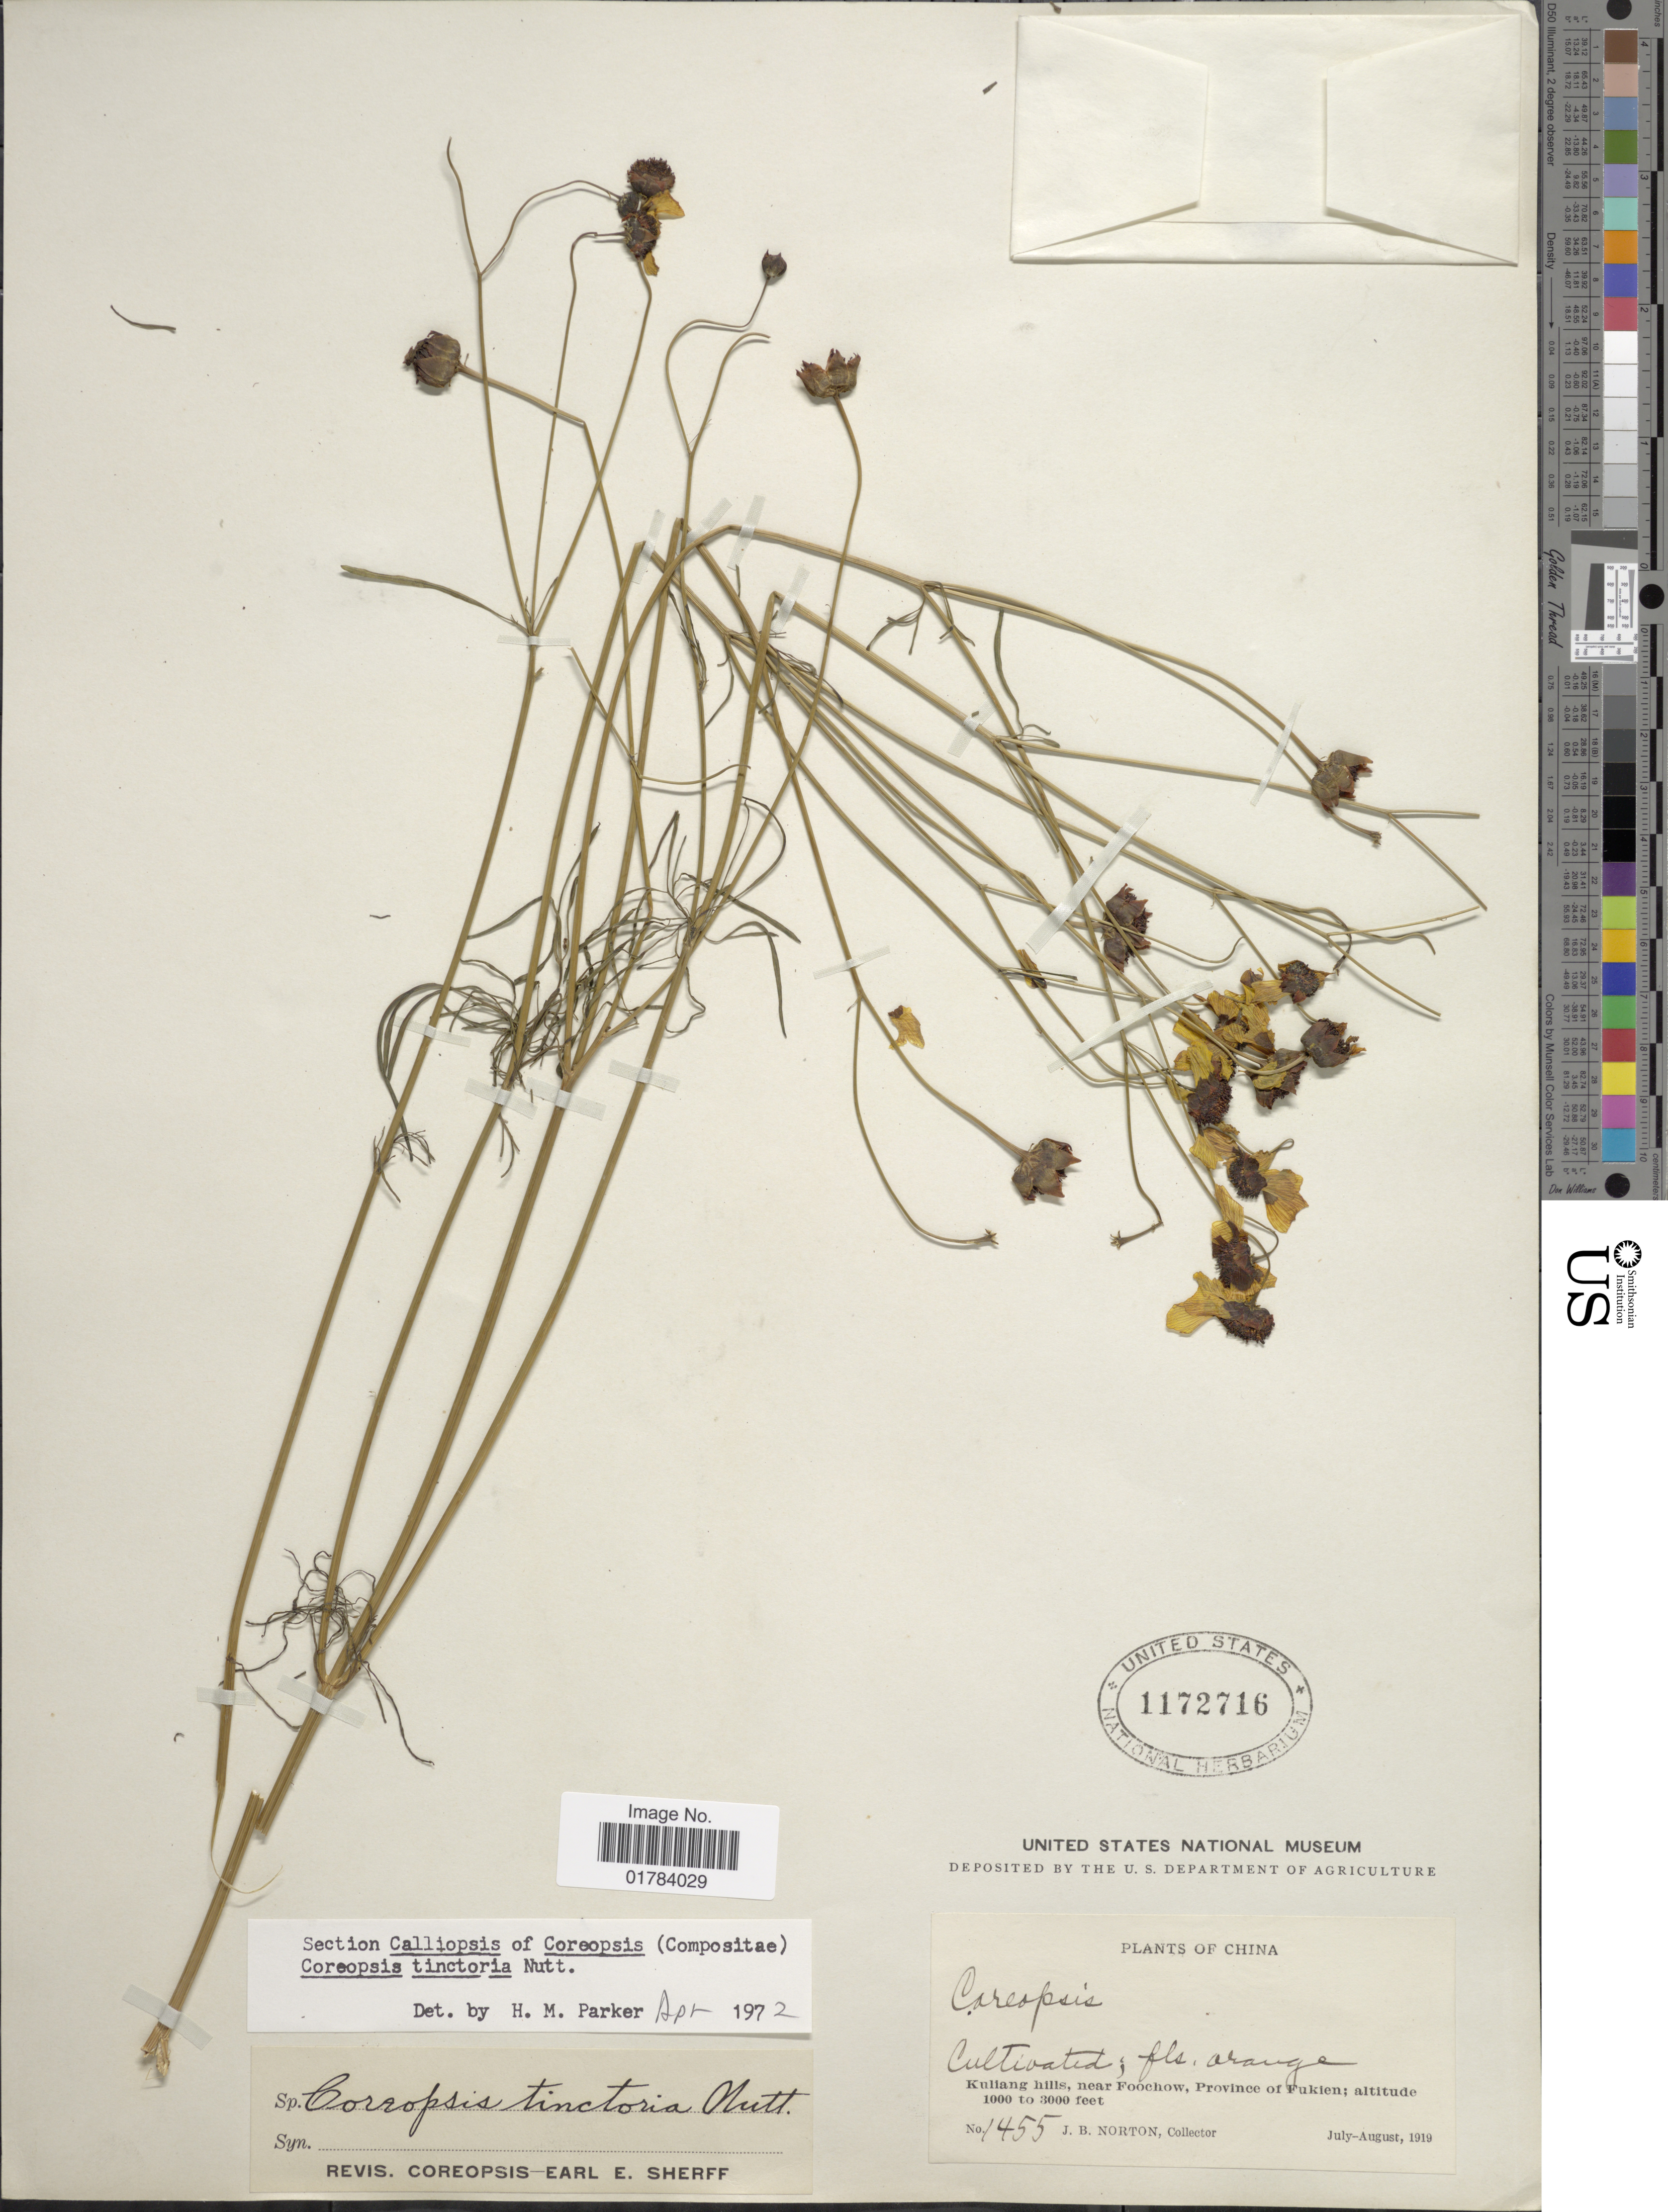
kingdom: Plantae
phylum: Tracheophyta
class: Magnoliopsida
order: Asterales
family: Asteraceae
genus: Coreopsis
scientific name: Coreopsis tinctoria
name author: Nutt.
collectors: J. B. Norton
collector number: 1455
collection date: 1919-07/1919-08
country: China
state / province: Fujian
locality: Kuliang hills, near Foochow, Province of Fukien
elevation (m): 305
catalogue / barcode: US 1172716